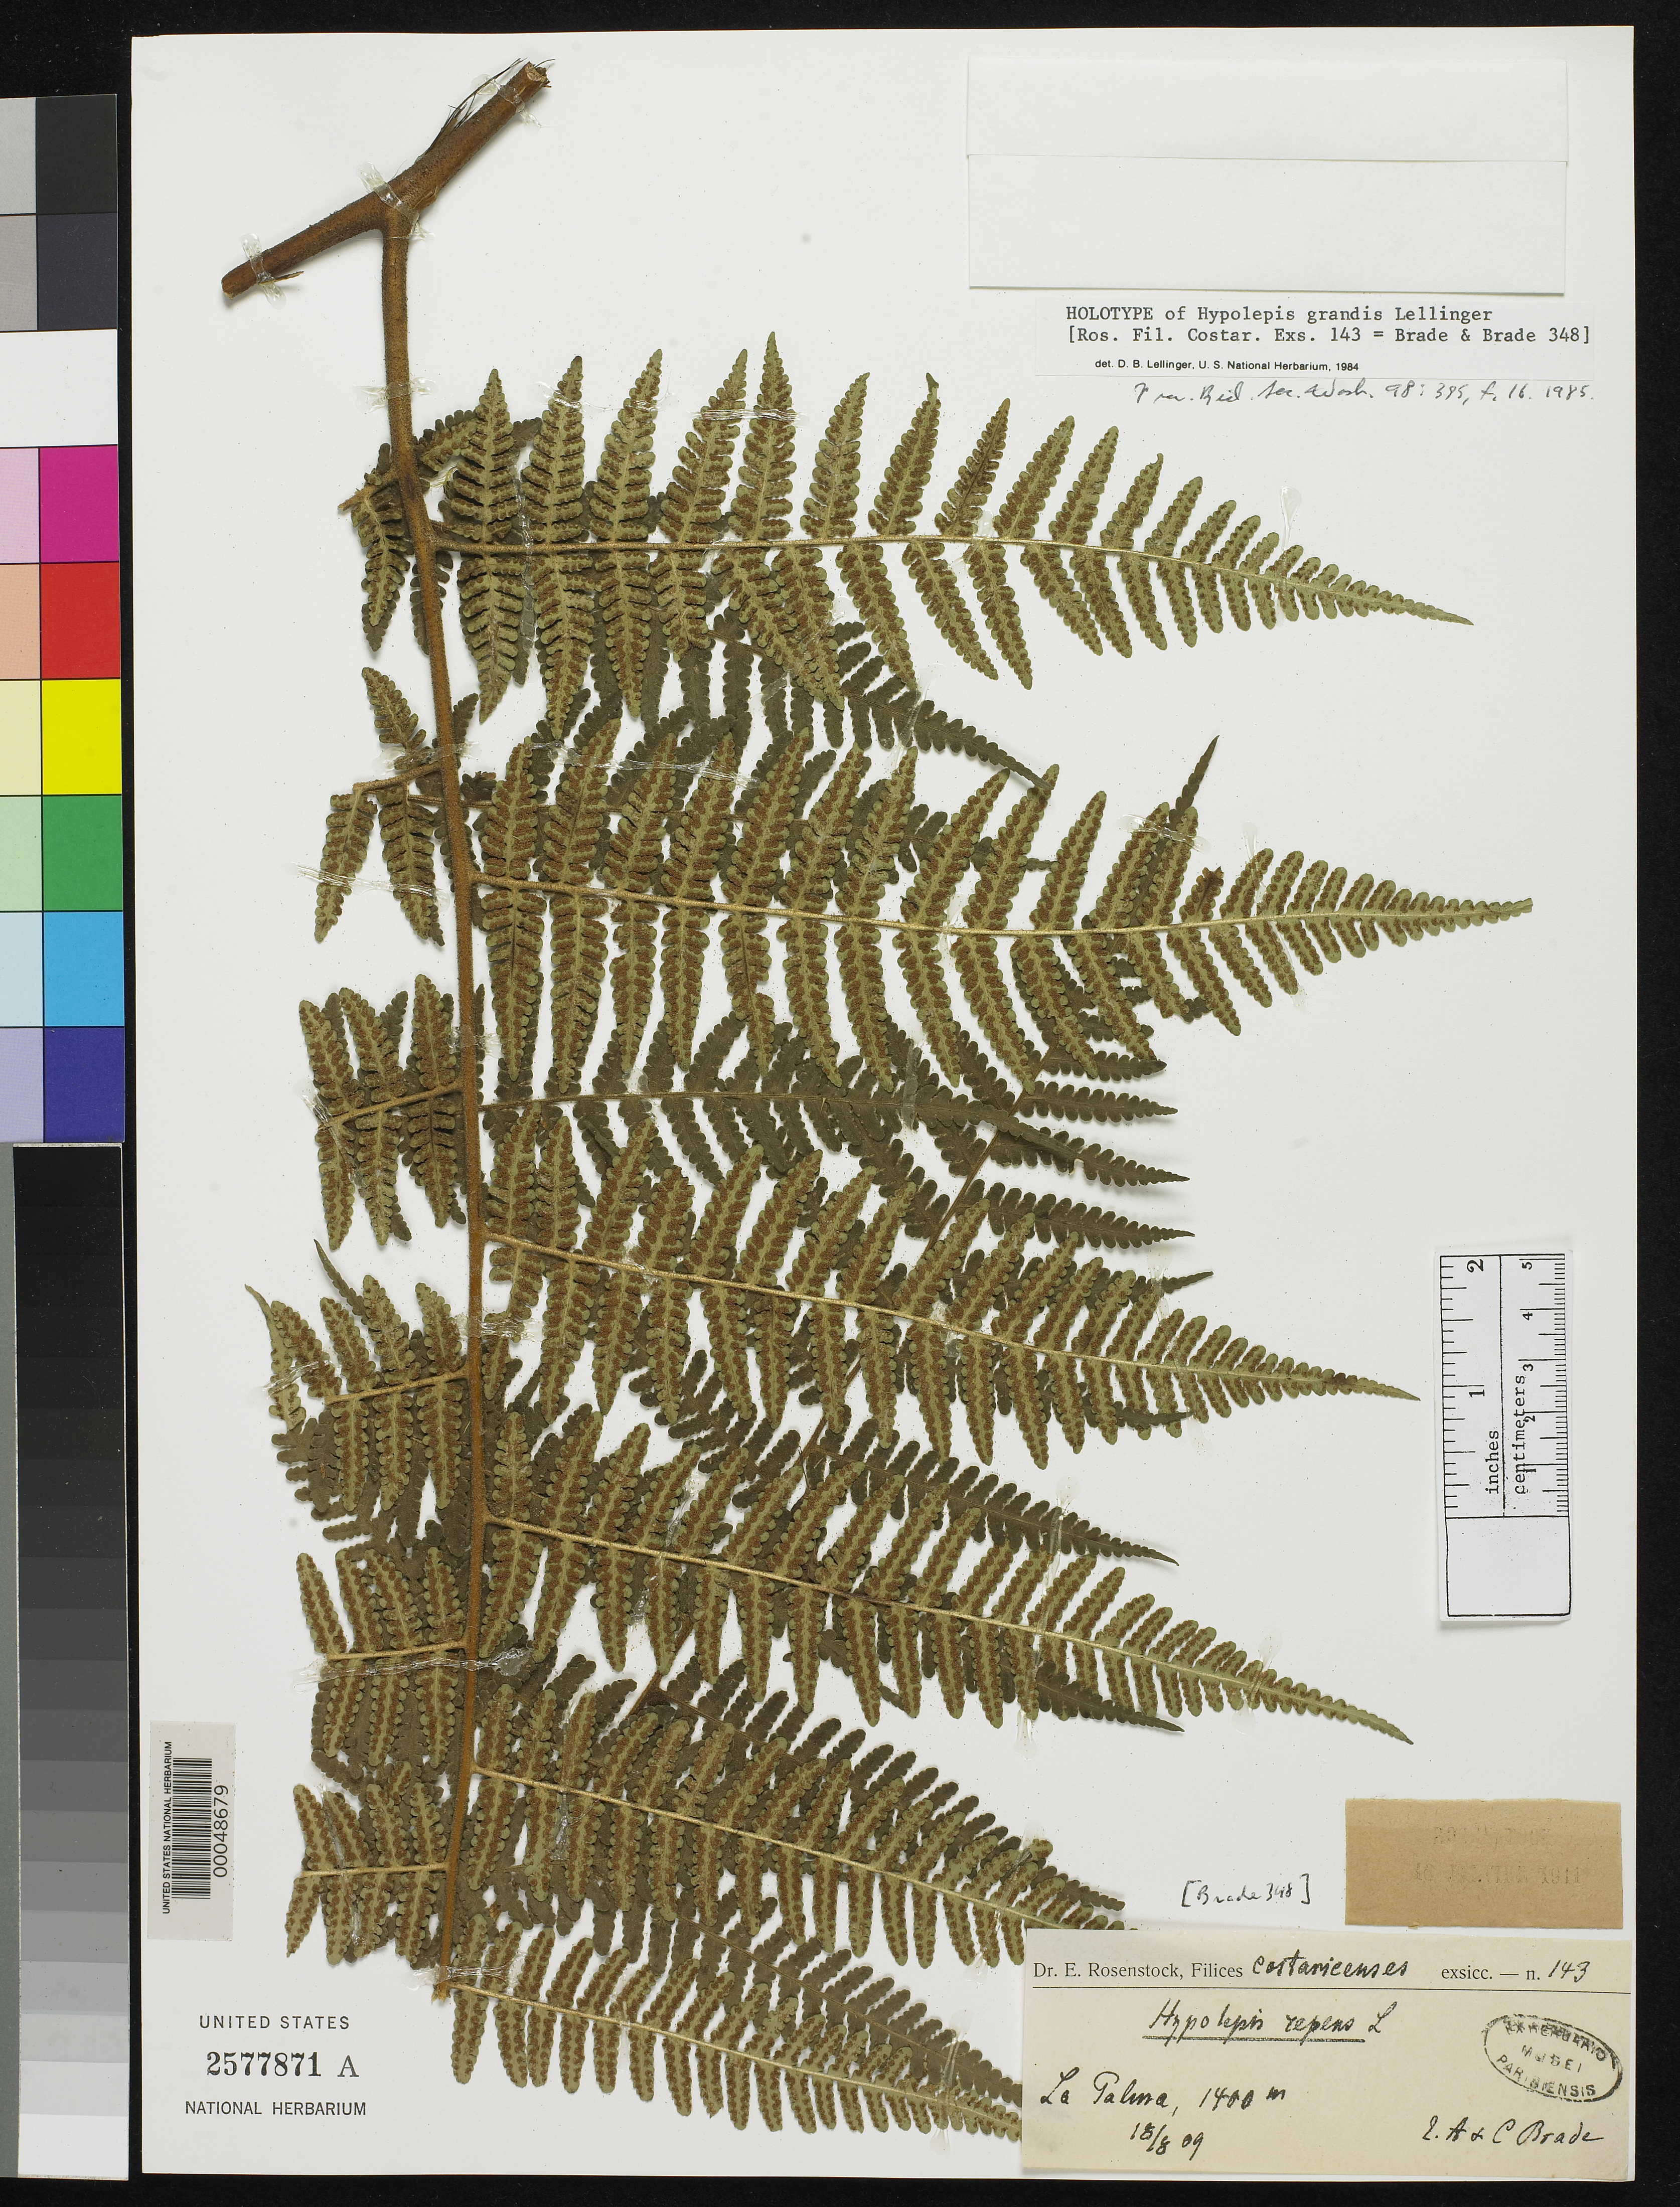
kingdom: Plantae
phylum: Tracheophyta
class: Polypodiopsida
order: Polypodiales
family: Dennstaedtiaceae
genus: Hypolepis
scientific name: Hypolepis grandis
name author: Lellinger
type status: Holotype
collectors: A. C. Brade & C. Brade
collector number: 348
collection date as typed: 18 Aug 1909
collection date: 1909-08-18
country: Costa Rica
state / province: San José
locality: La Palma.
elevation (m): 1400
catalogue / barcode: US 2577871